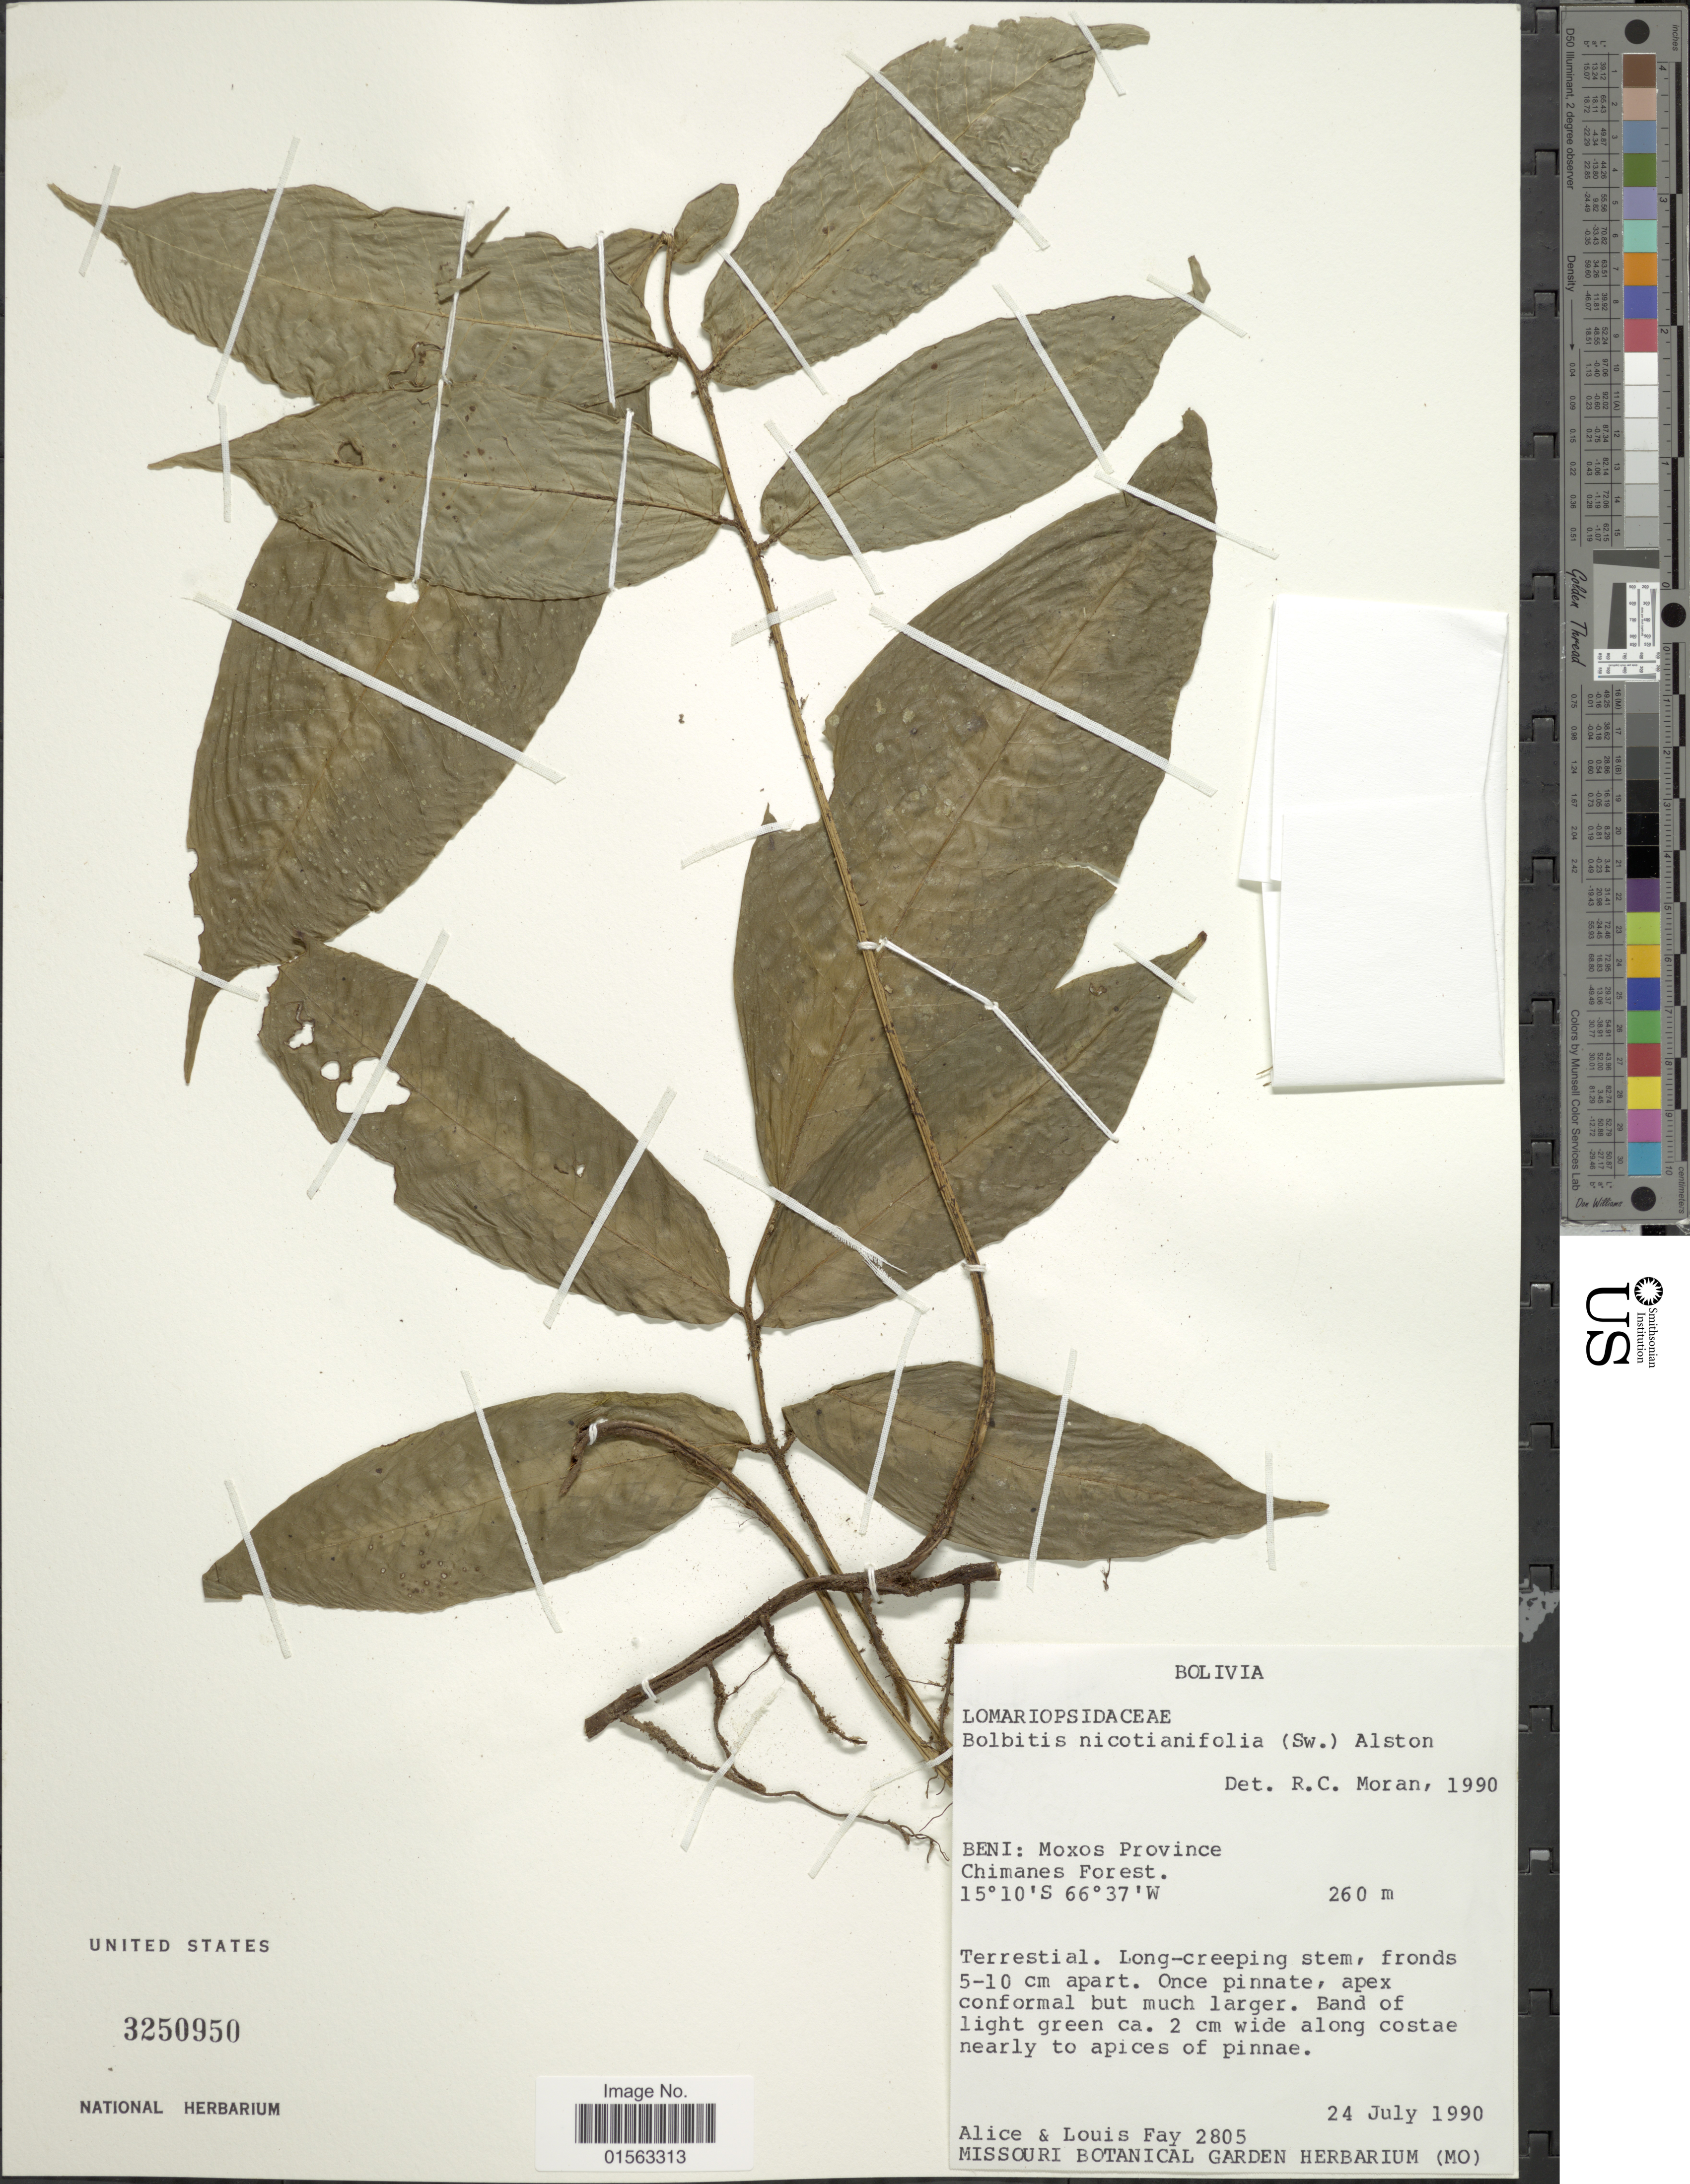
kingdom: Plantae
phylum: Tracheophyta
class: Polypodiopsida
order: Polypodiales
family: Dryopteridaceae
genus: Mickelia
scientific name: Mickelia nicotianifolia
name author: (Sw.) R.C. Moran et al.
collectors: A. Fay & L. Fay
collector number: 2805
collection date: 1990-07-24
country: Bolivia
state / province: Beni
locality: Beni: Moxos Province, Terestrail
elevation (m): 260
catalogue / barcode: US 3250950